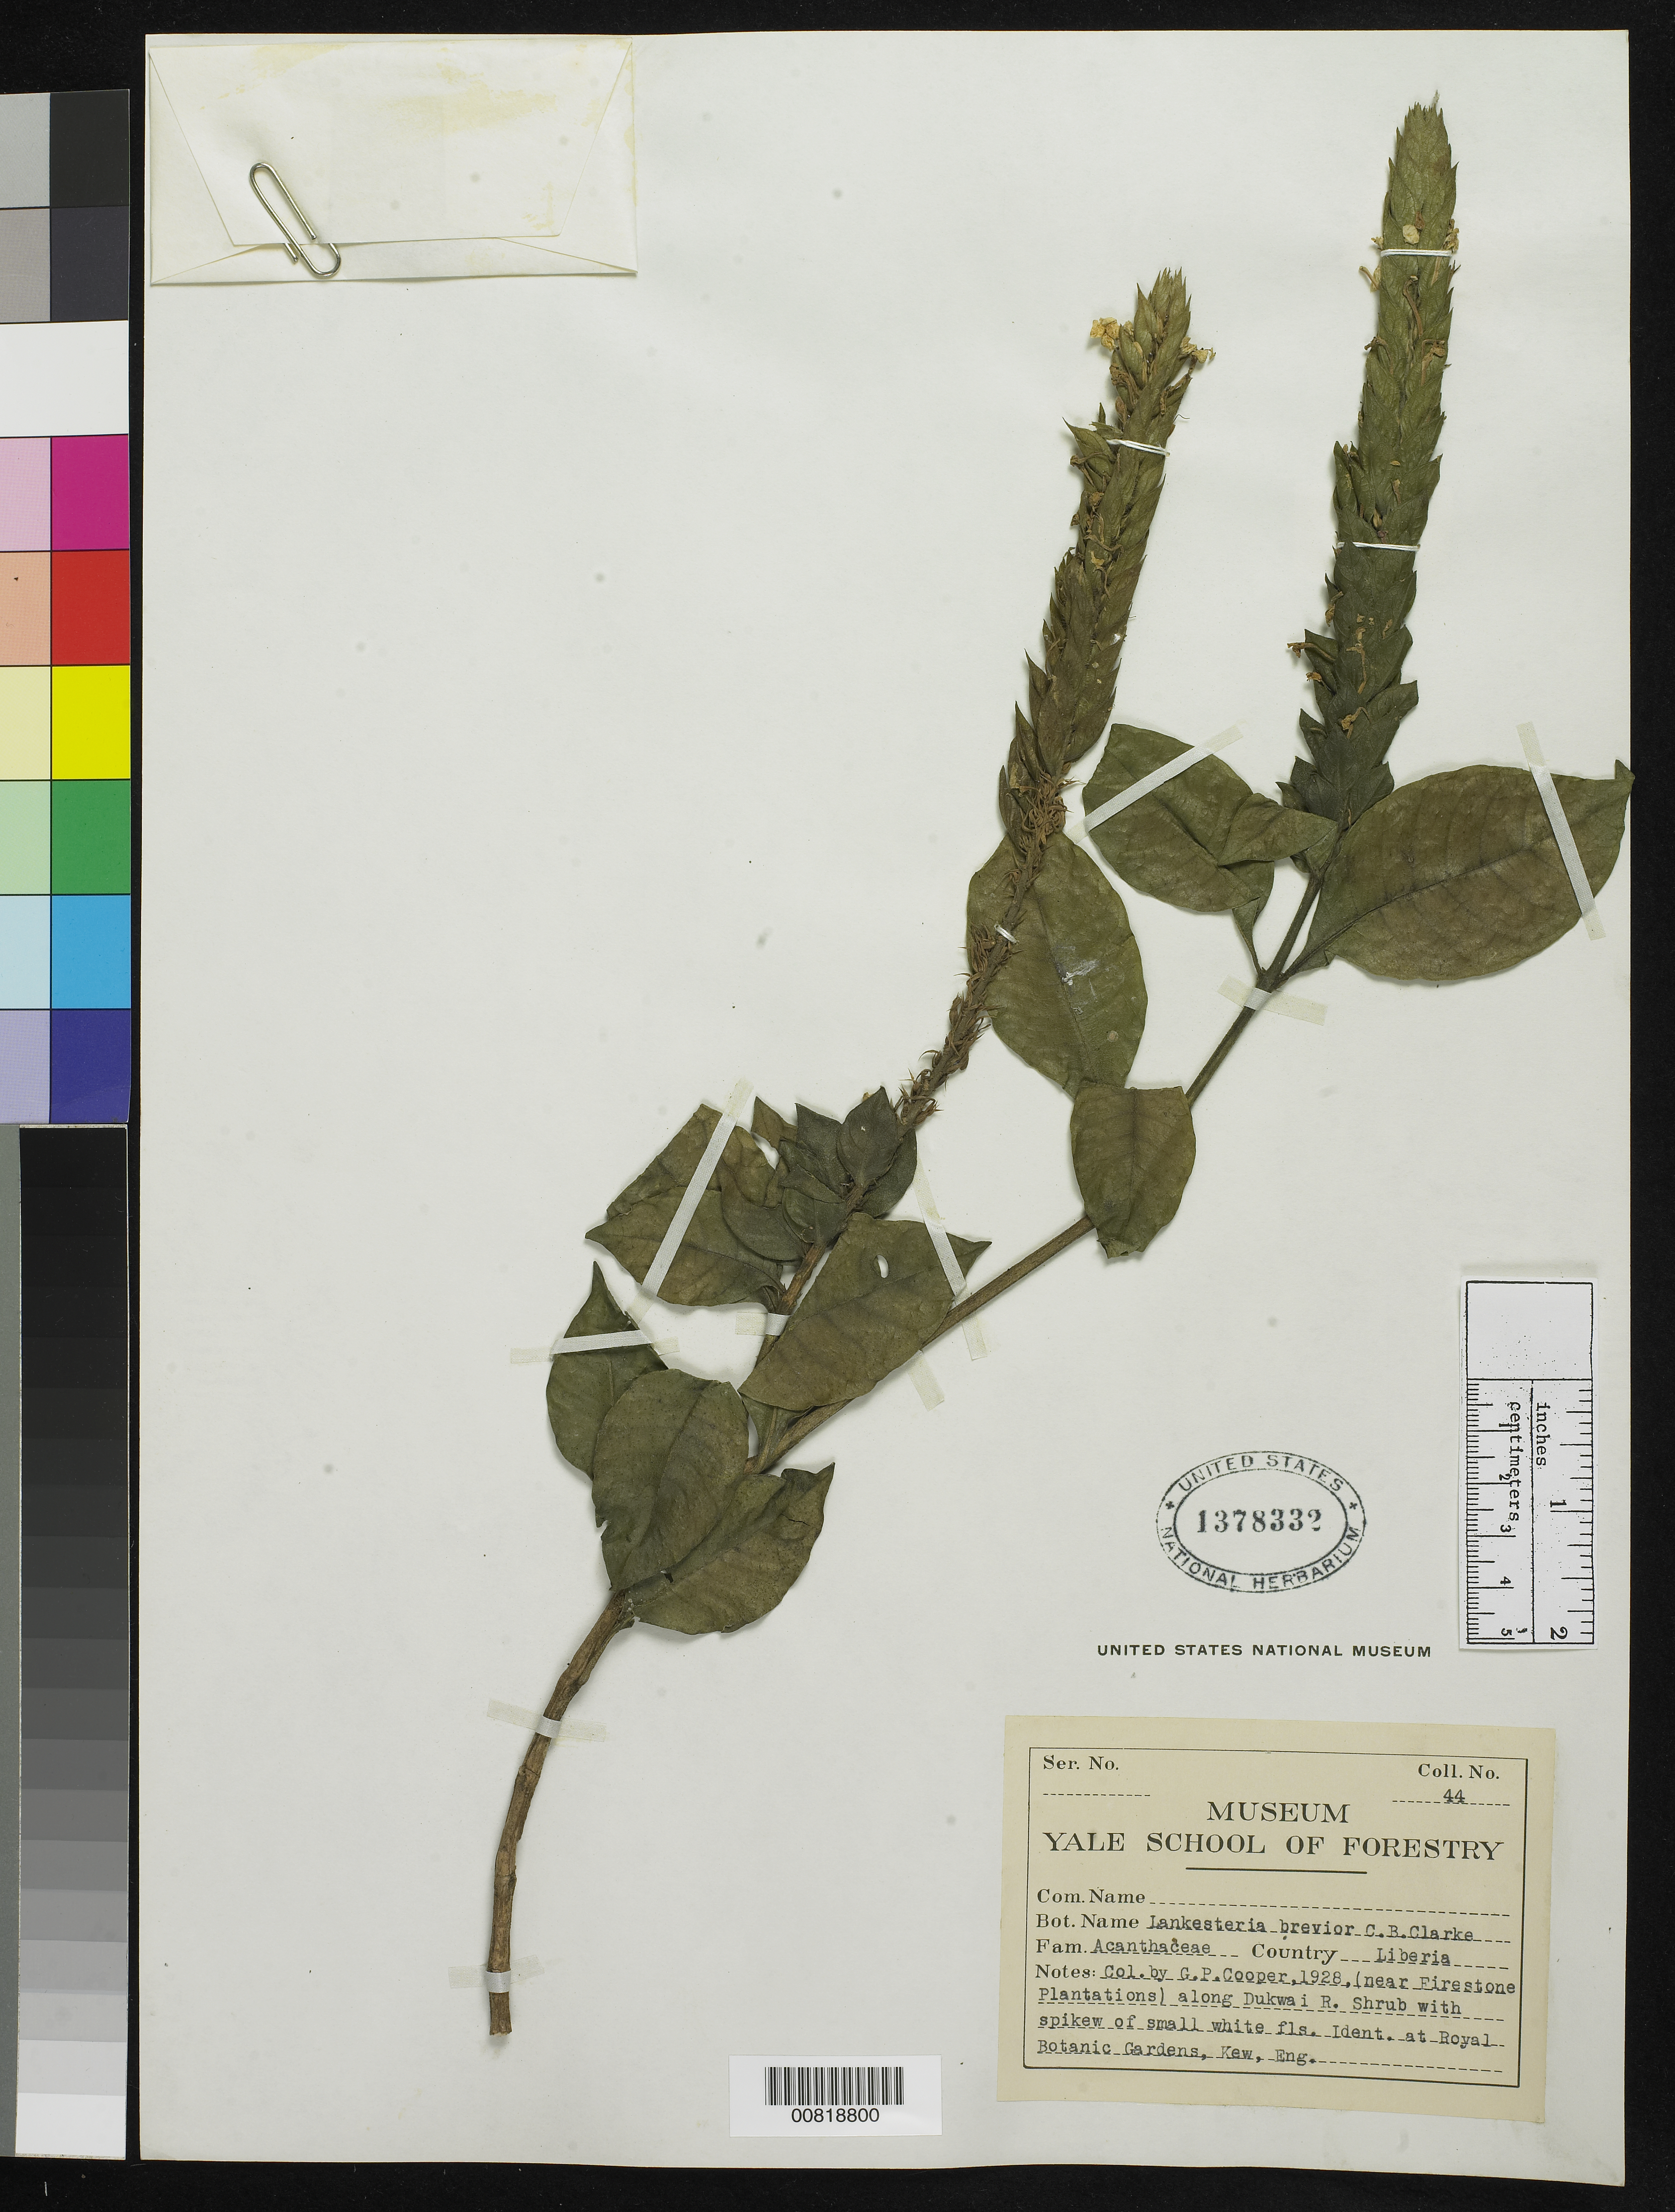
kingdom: Plantae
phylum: Tracheophyta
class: Magnoliopsida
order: Lamiales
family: Acanthaceae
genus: Lankesteria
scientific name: Lankesteria brevior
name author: C.B. Clarke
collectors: G. Cooper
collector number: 44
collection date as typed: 1928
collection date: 1928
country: Liberia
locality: (near Firestone Plantations) along Dukwai River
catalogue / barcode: US 1378332